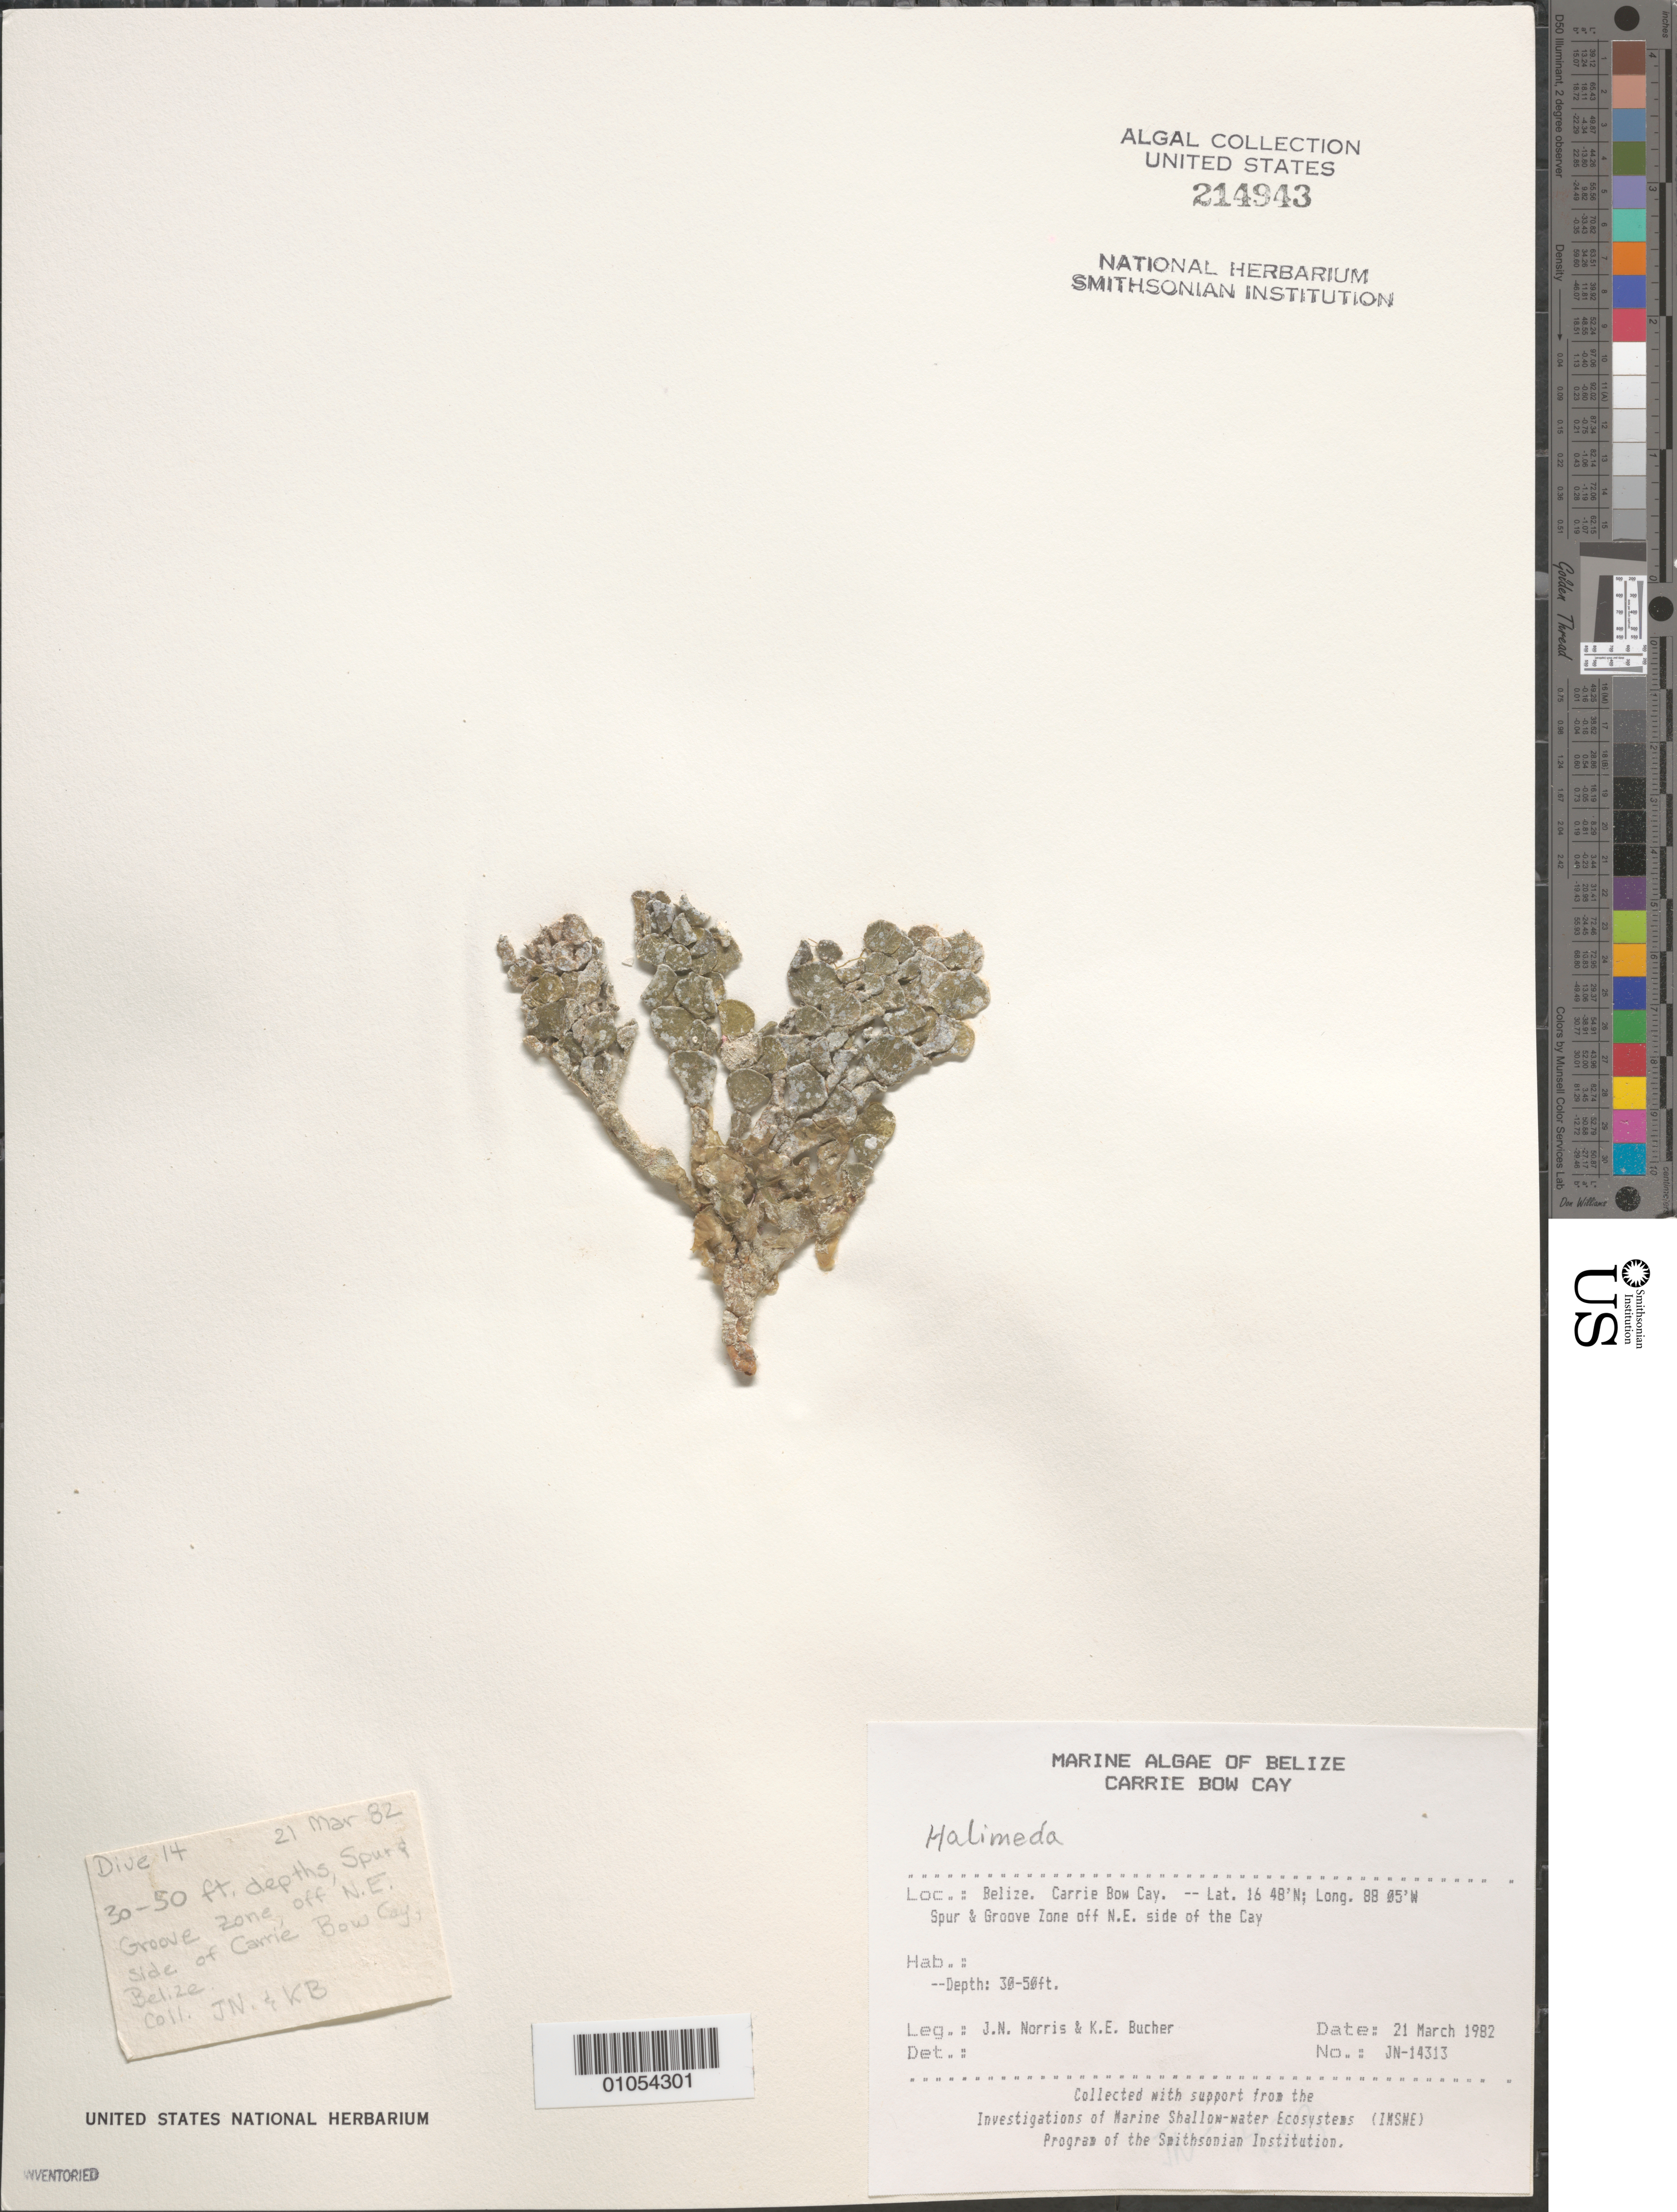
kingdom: Plantae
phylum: Chlorophyta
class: Ulvophyceae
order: Bryopsidales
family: Halimedaceae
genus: Halimeda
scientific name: Halimeda sp.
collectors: J. N. Norris & K. E. Bucher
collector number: JN-14313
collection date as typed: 21 Mar 1982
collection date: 1982-03-21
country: Belize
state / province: Stann Creek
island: Carrie Bow Cay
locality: Spur and groove zone off northeast side of Carrie Bow Cay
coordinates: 16 48'N, 88 05'W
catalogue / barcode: US 214943